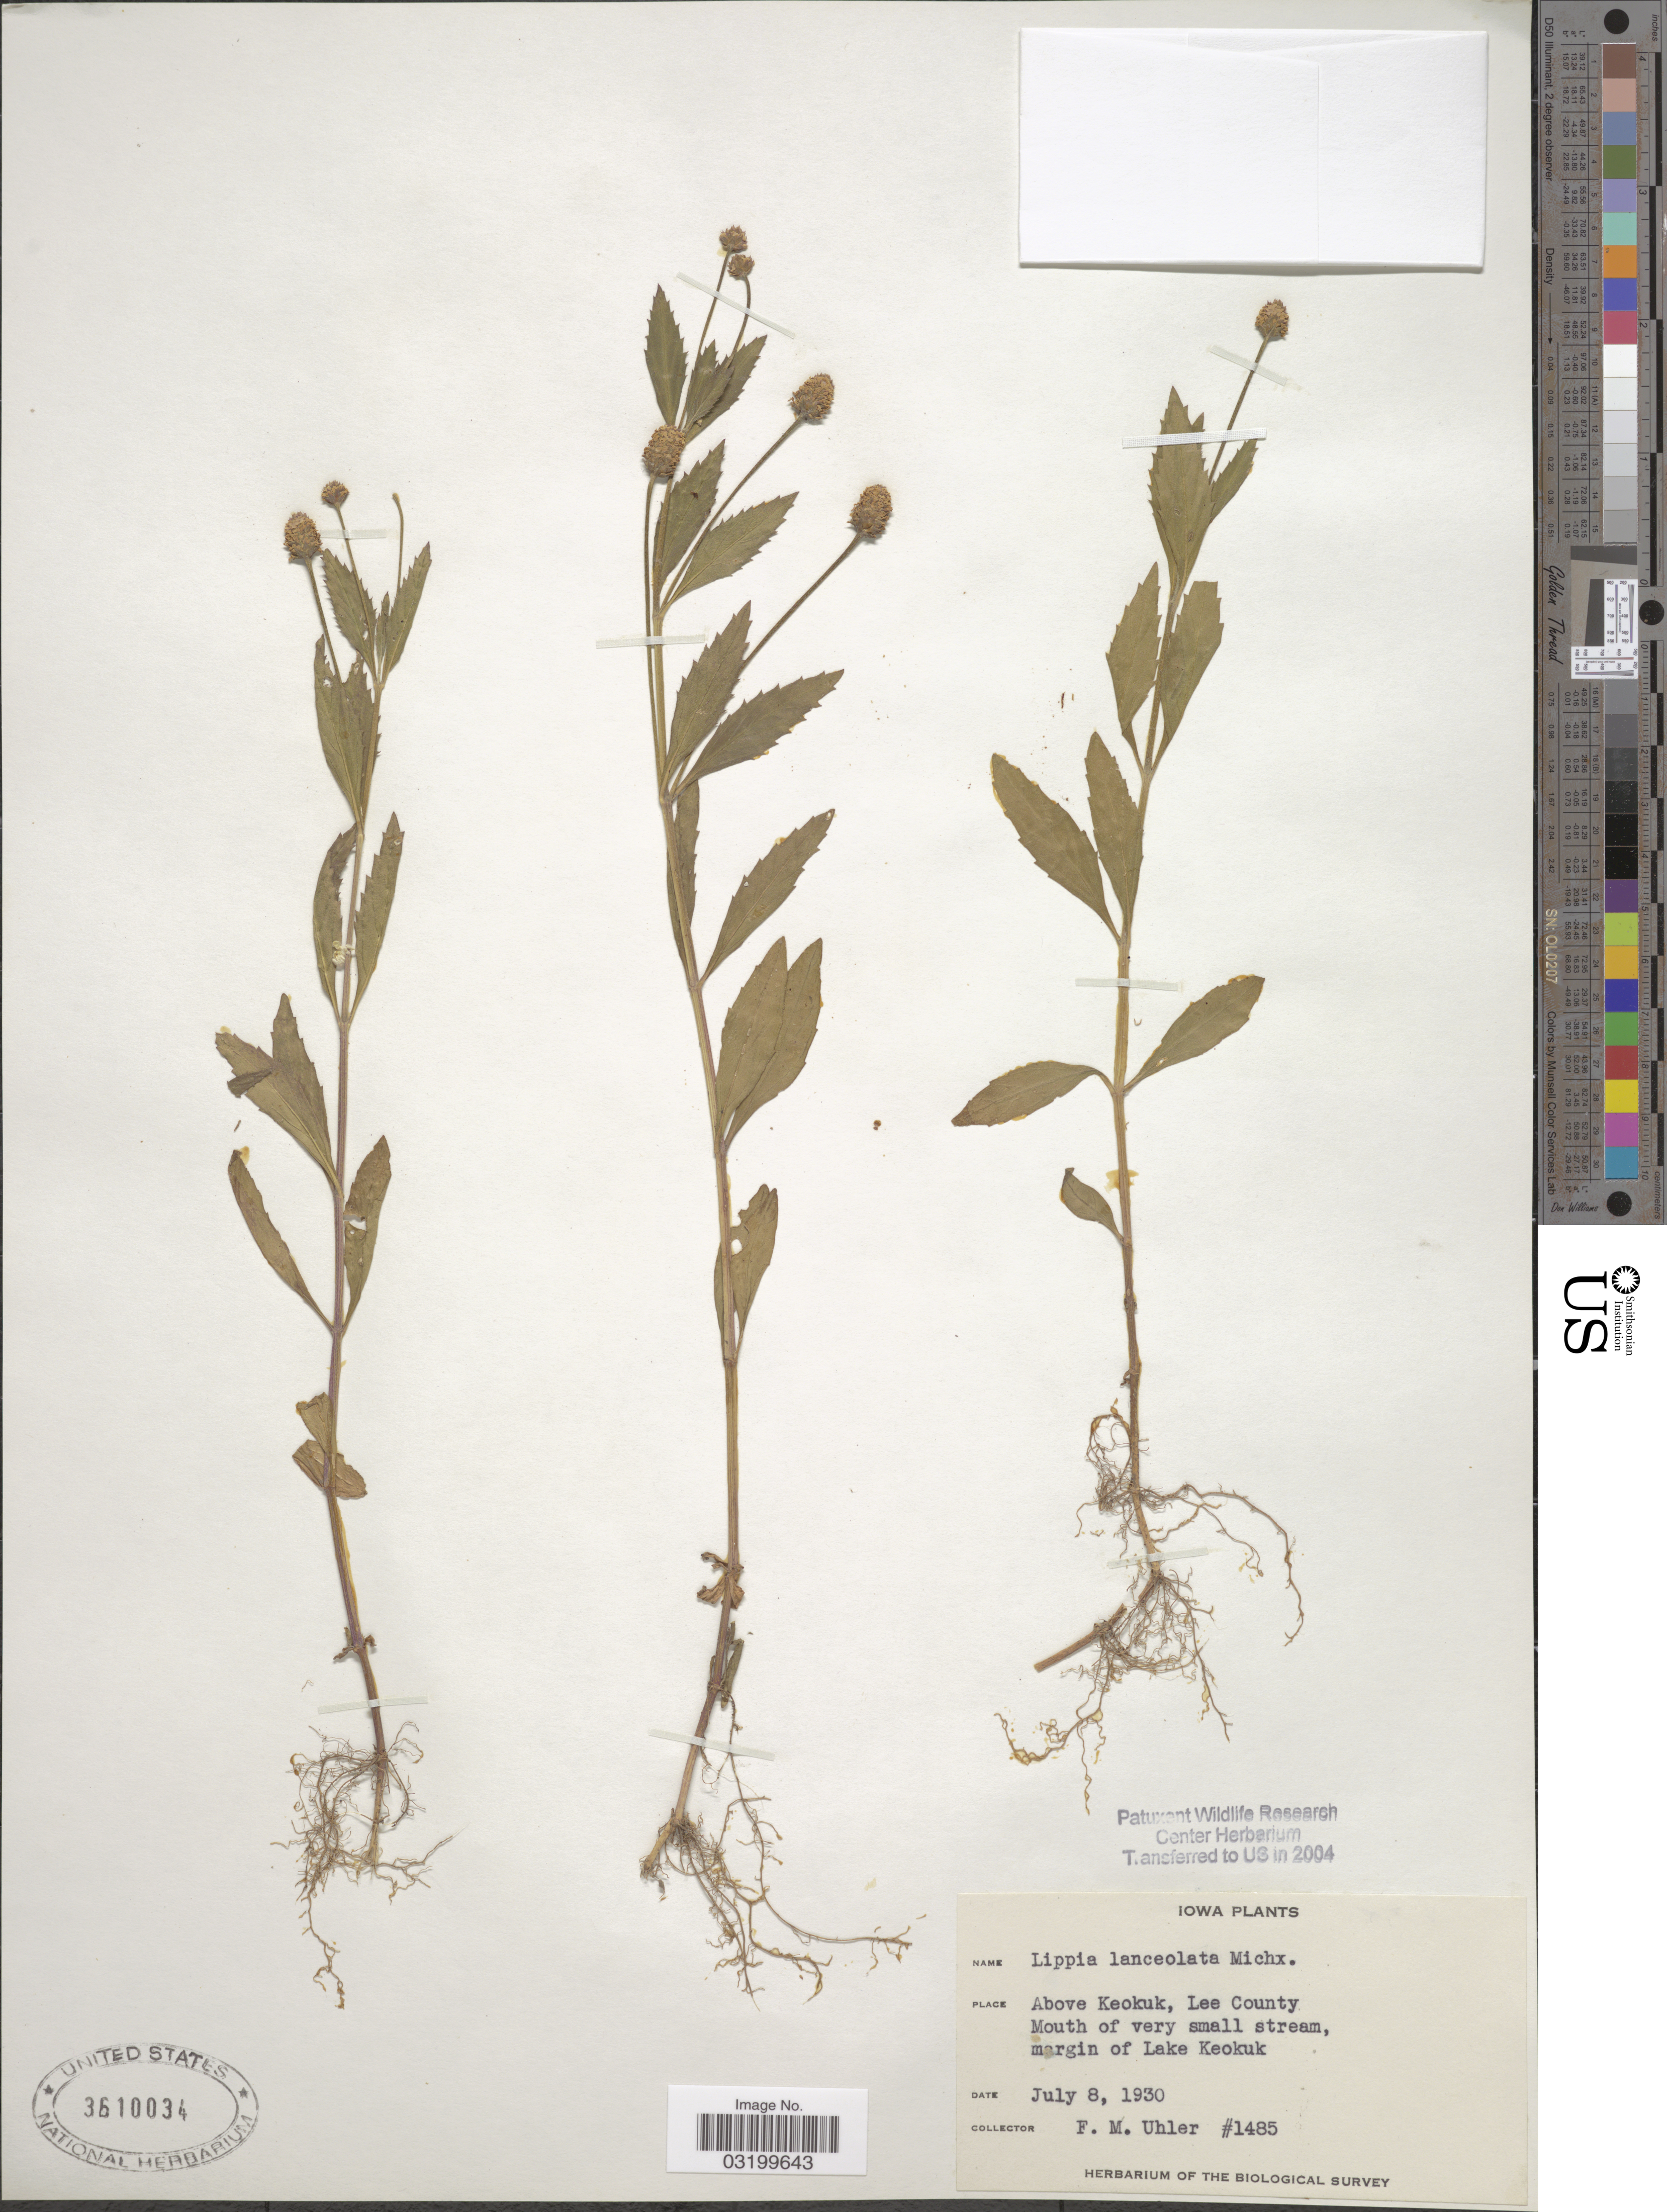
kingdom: Plantae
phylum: Tracheophyta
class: Magnoliopsida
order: Lamiales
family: Verbenaceae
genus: Phyla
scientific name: Phyla lanceolata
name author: (Michx.) Greene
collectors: F. M. Uhler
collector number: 1485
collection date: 1930-07-08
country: United States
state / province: Iowa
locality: Above Keokuk, Lee County. Mouth of very small stream, margin of Lake Keokuk.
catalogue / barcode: US 3610034